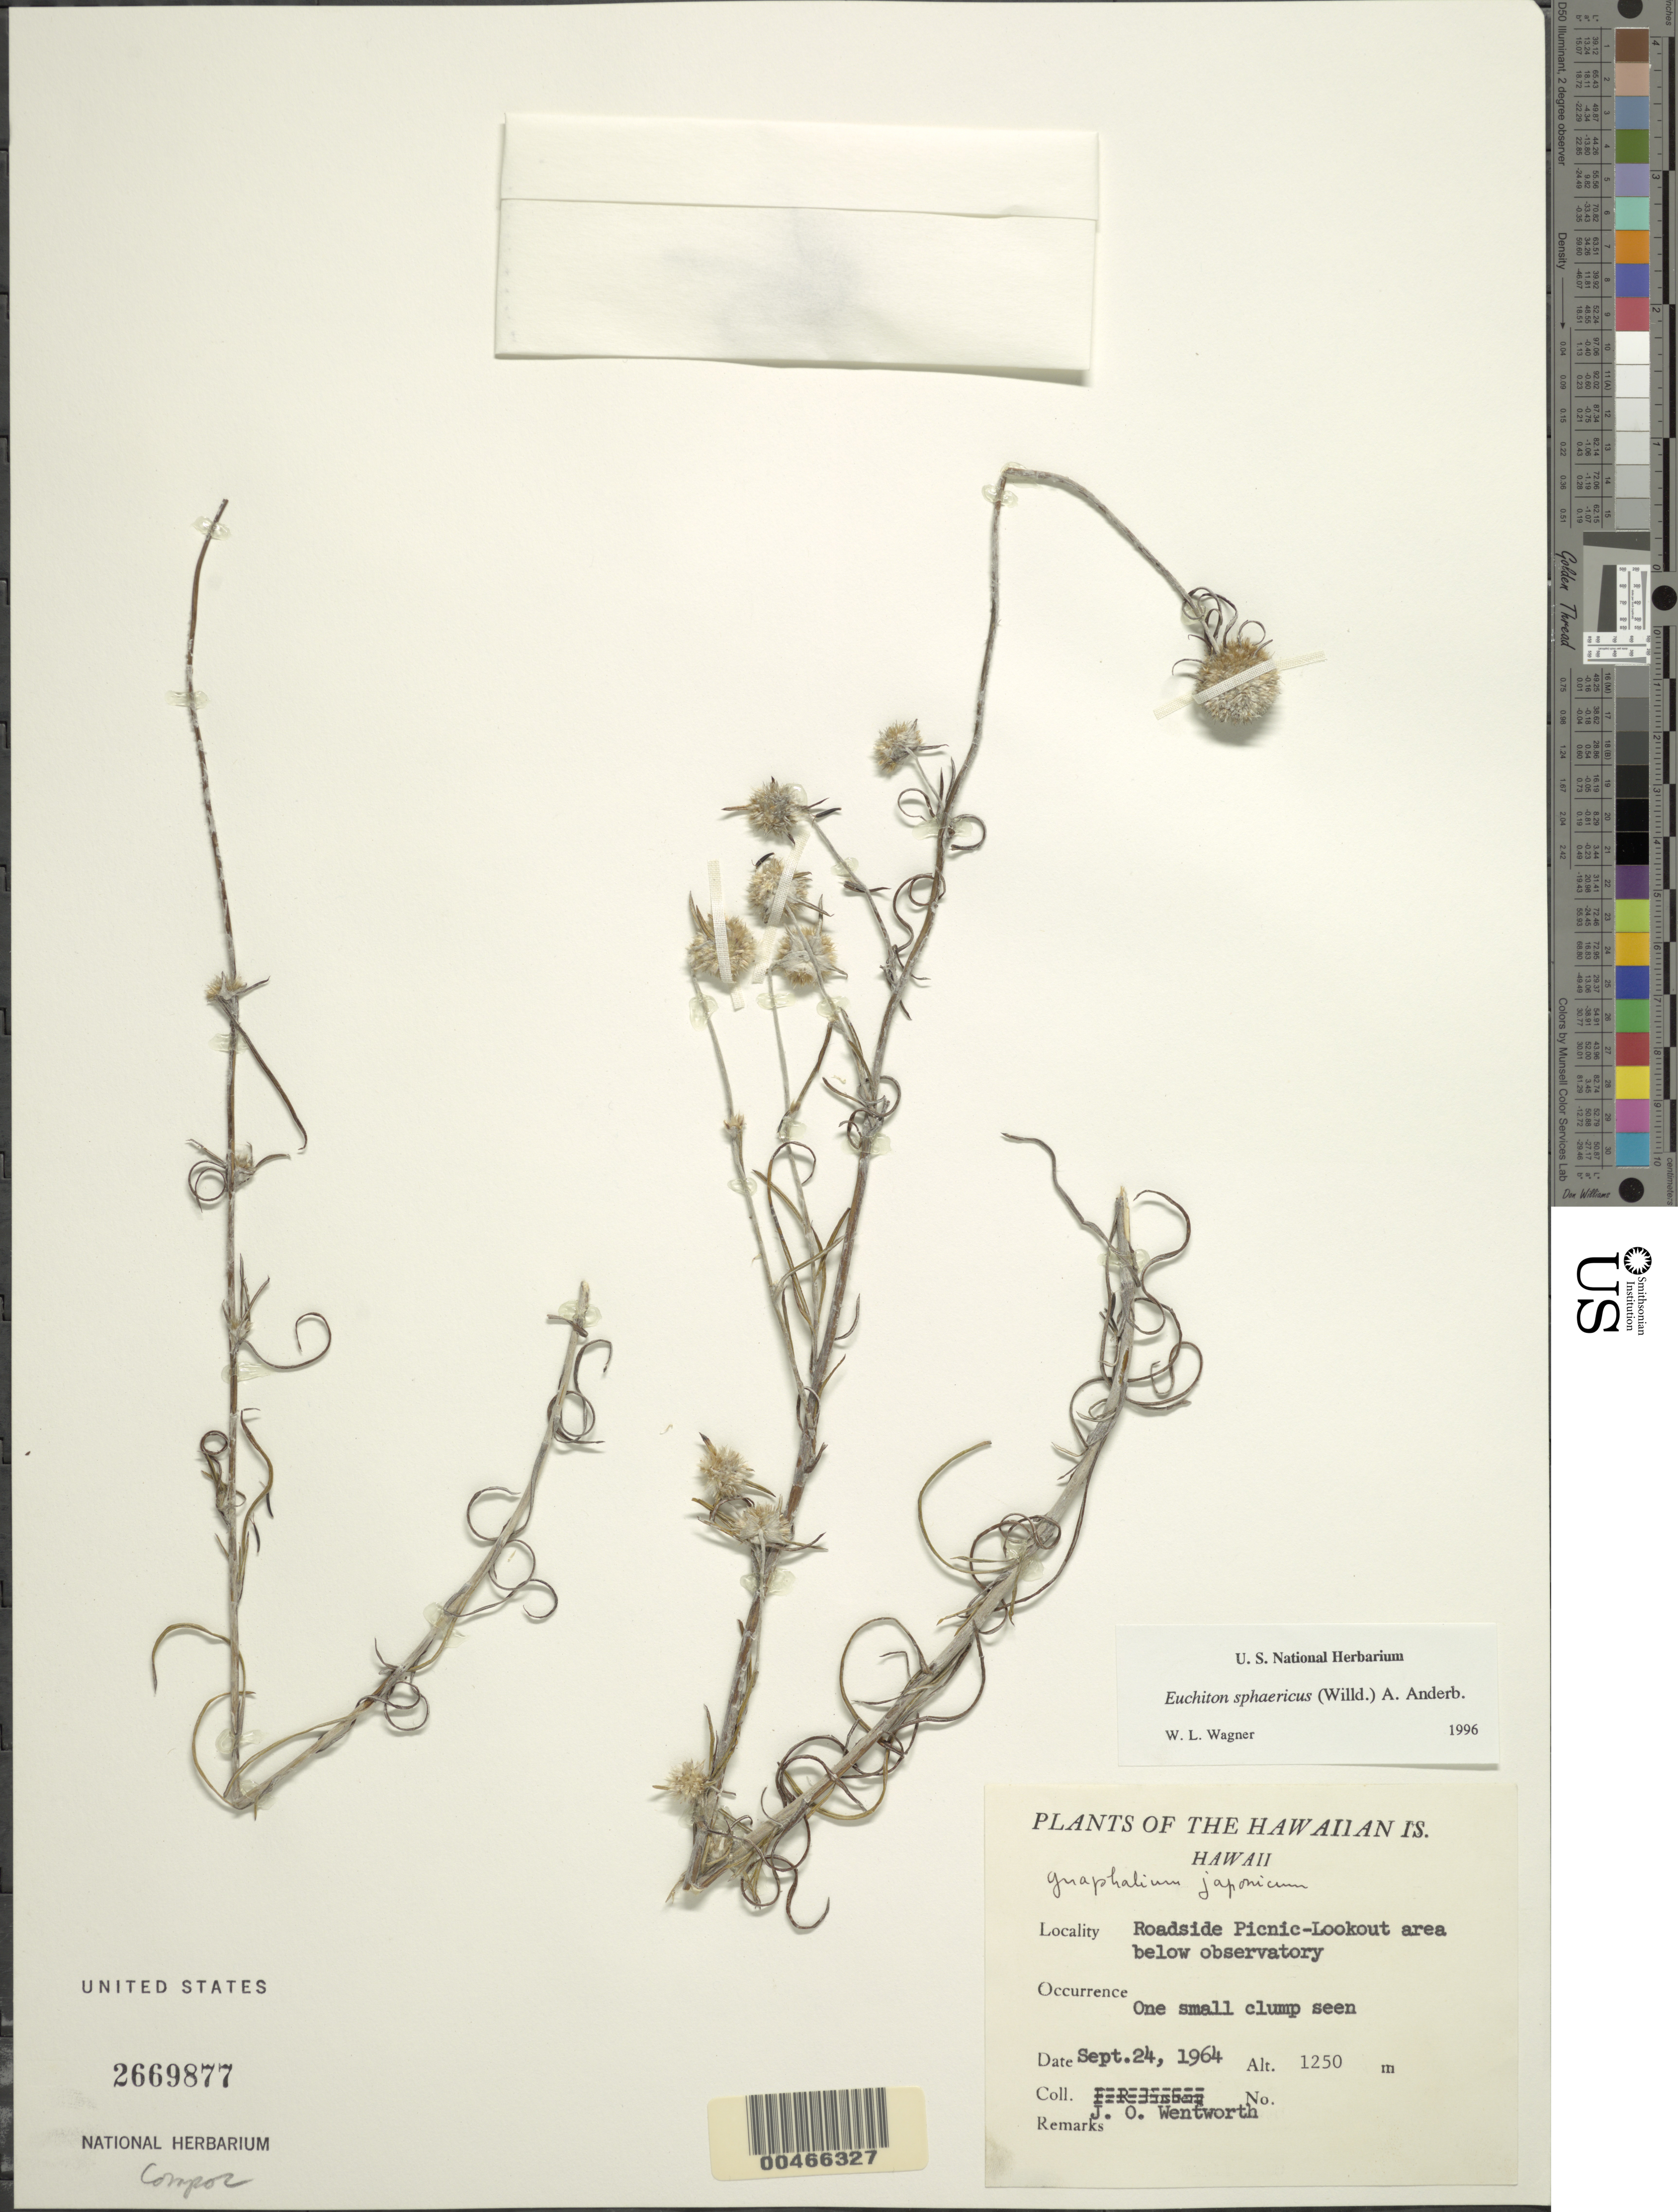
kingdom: Plantae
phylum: Tracheophyta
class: Magnoliopsida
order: Asterales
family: Asteraceae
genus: Euchiton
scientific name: Euchiton sphaericus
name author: (Willd.) Holub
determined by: Wagner, W. L., (BOT), Smithsonian Institution - National Museum of Natural History (UNITED STATES)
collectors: J. Wentworth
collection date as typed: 24 Sep 1964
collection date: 1964-09-24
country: United States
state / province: Hawaii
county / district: Hawaii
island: Hawaii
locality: Roadside Picnic-Lookout area below obseratory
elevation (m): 1250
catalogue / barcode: US 2669877